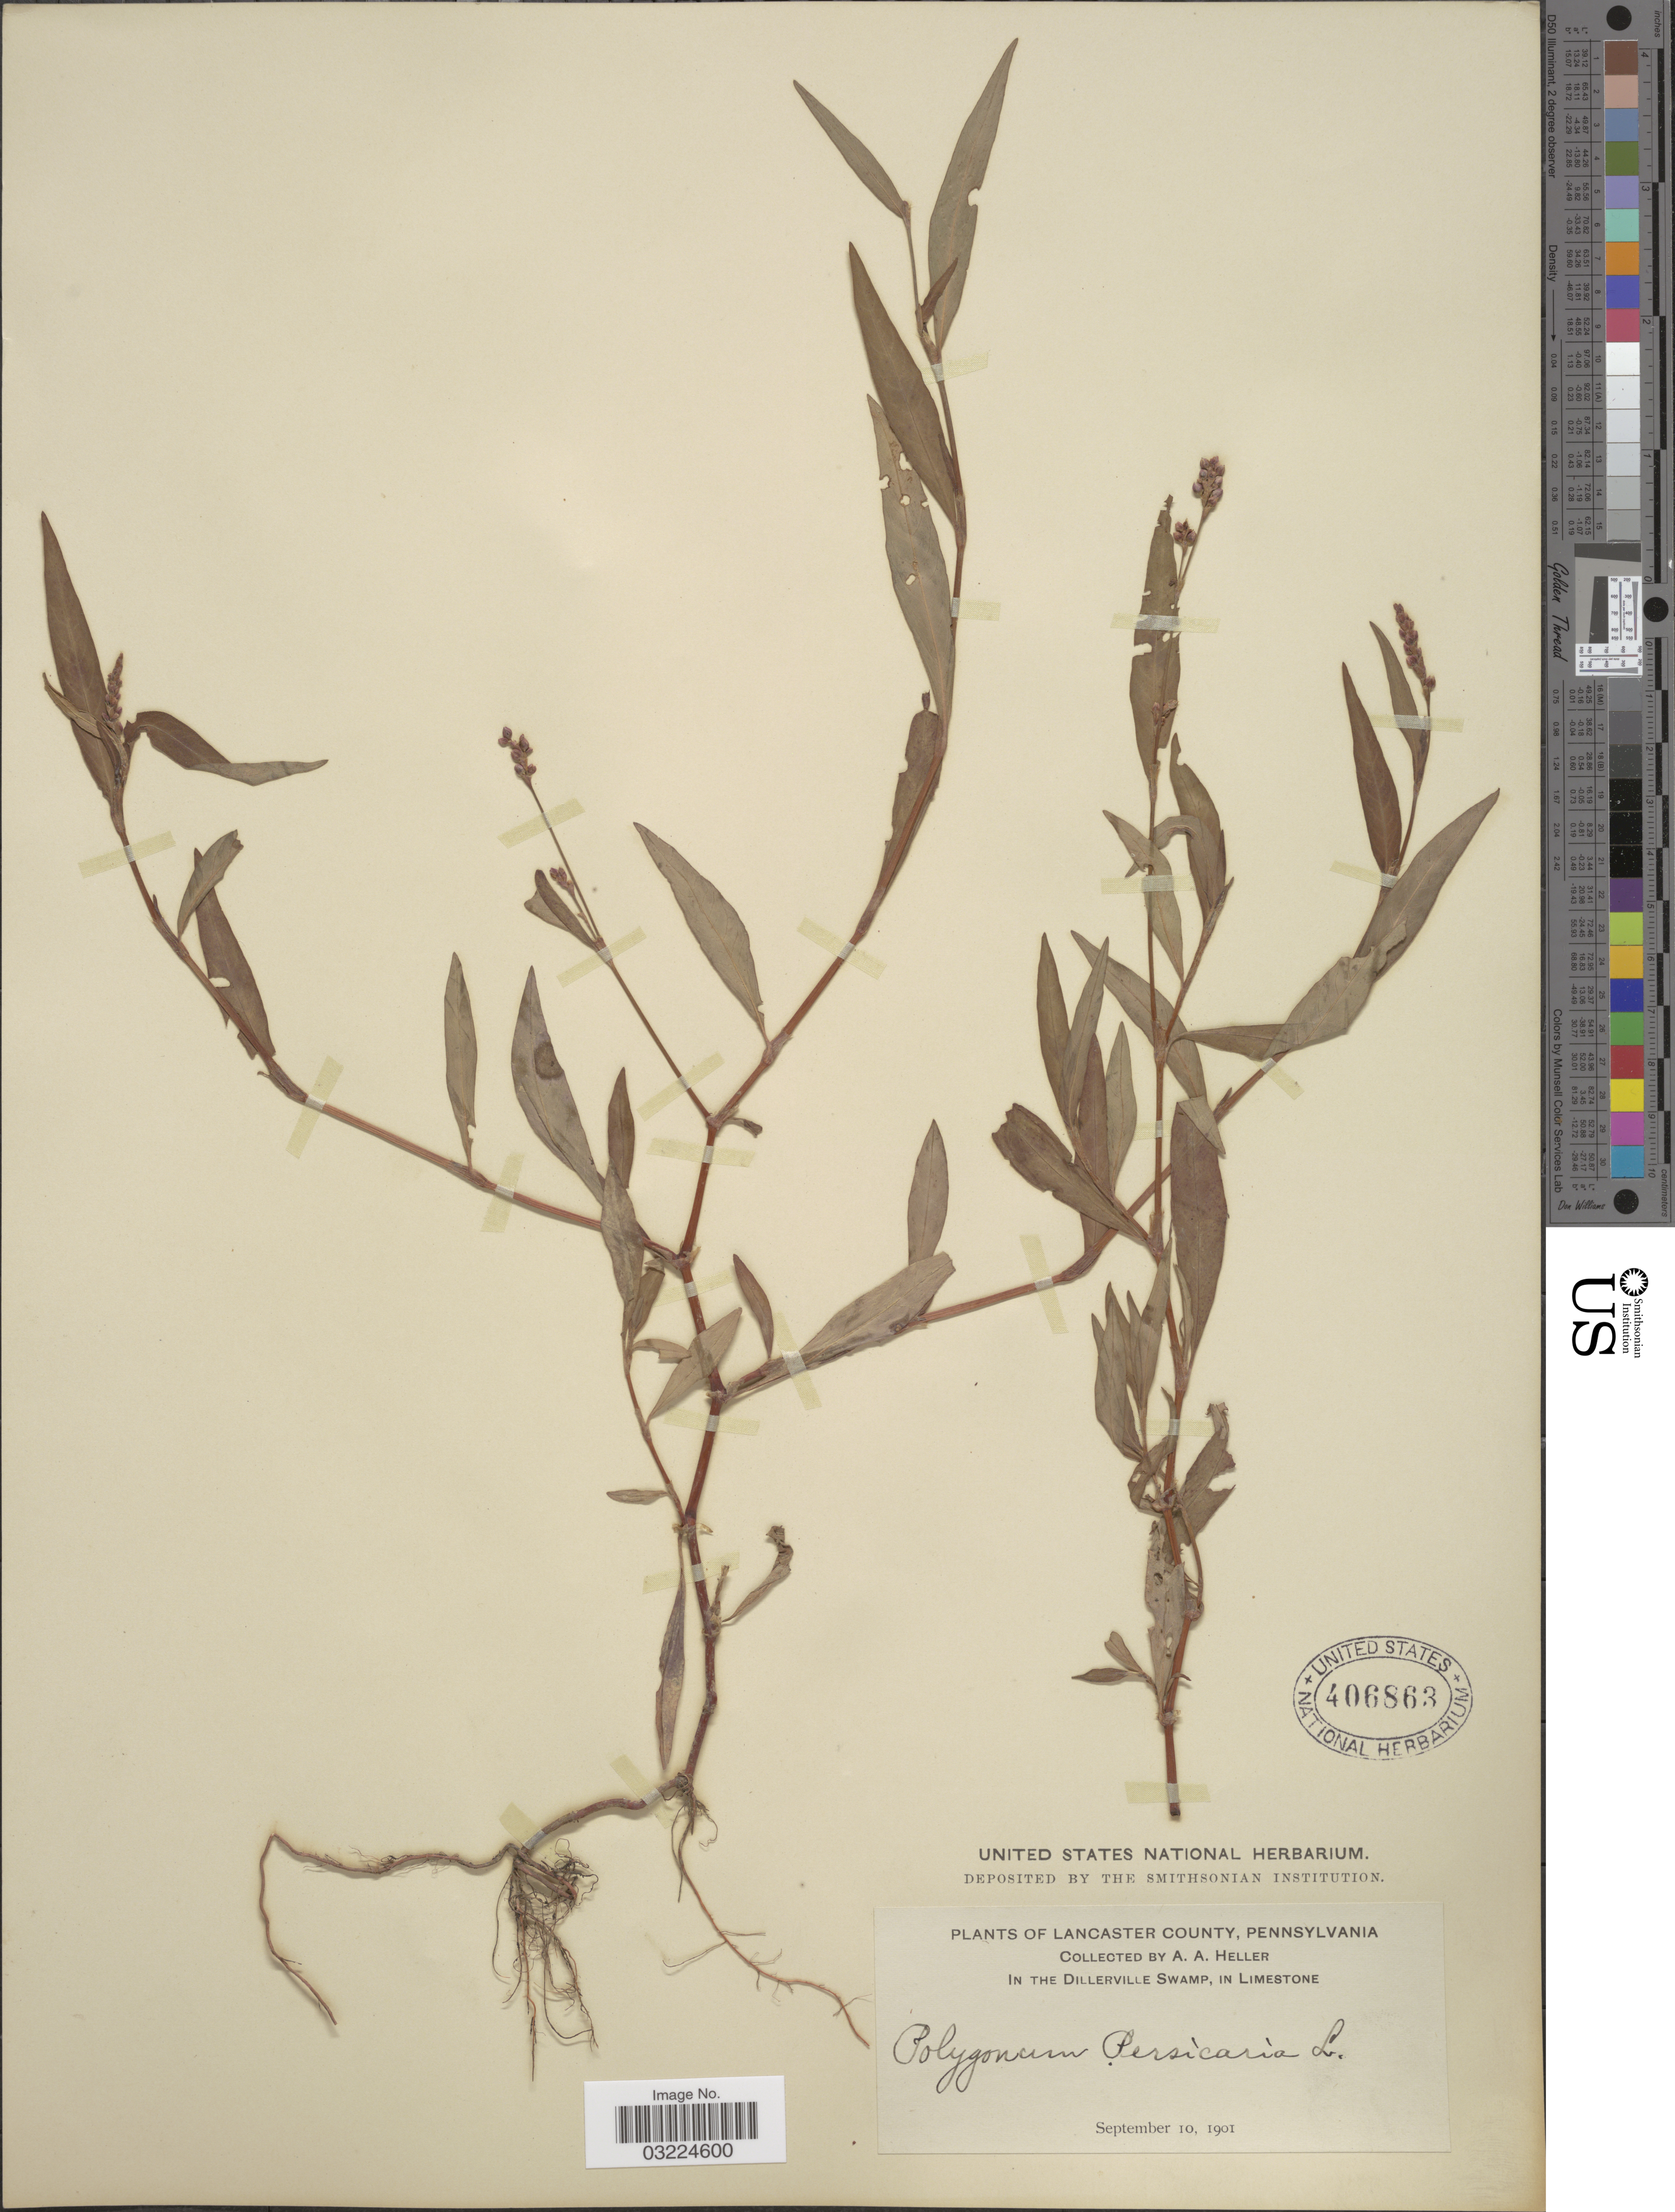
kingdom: Plantae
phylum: Tracheophyta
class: Magnoliopsida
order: Caryophyllales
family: Polygonaceae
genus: Persicaria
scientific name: Persicaria maculosa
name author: S.F. Gray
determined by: Atha, D. E.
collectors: A. A. Heller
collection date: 1901-09-10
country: United States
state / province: Pennsylvania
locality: Lancaster County. In the Dillerville Swamp, in Limestone.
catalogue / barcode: US 406863